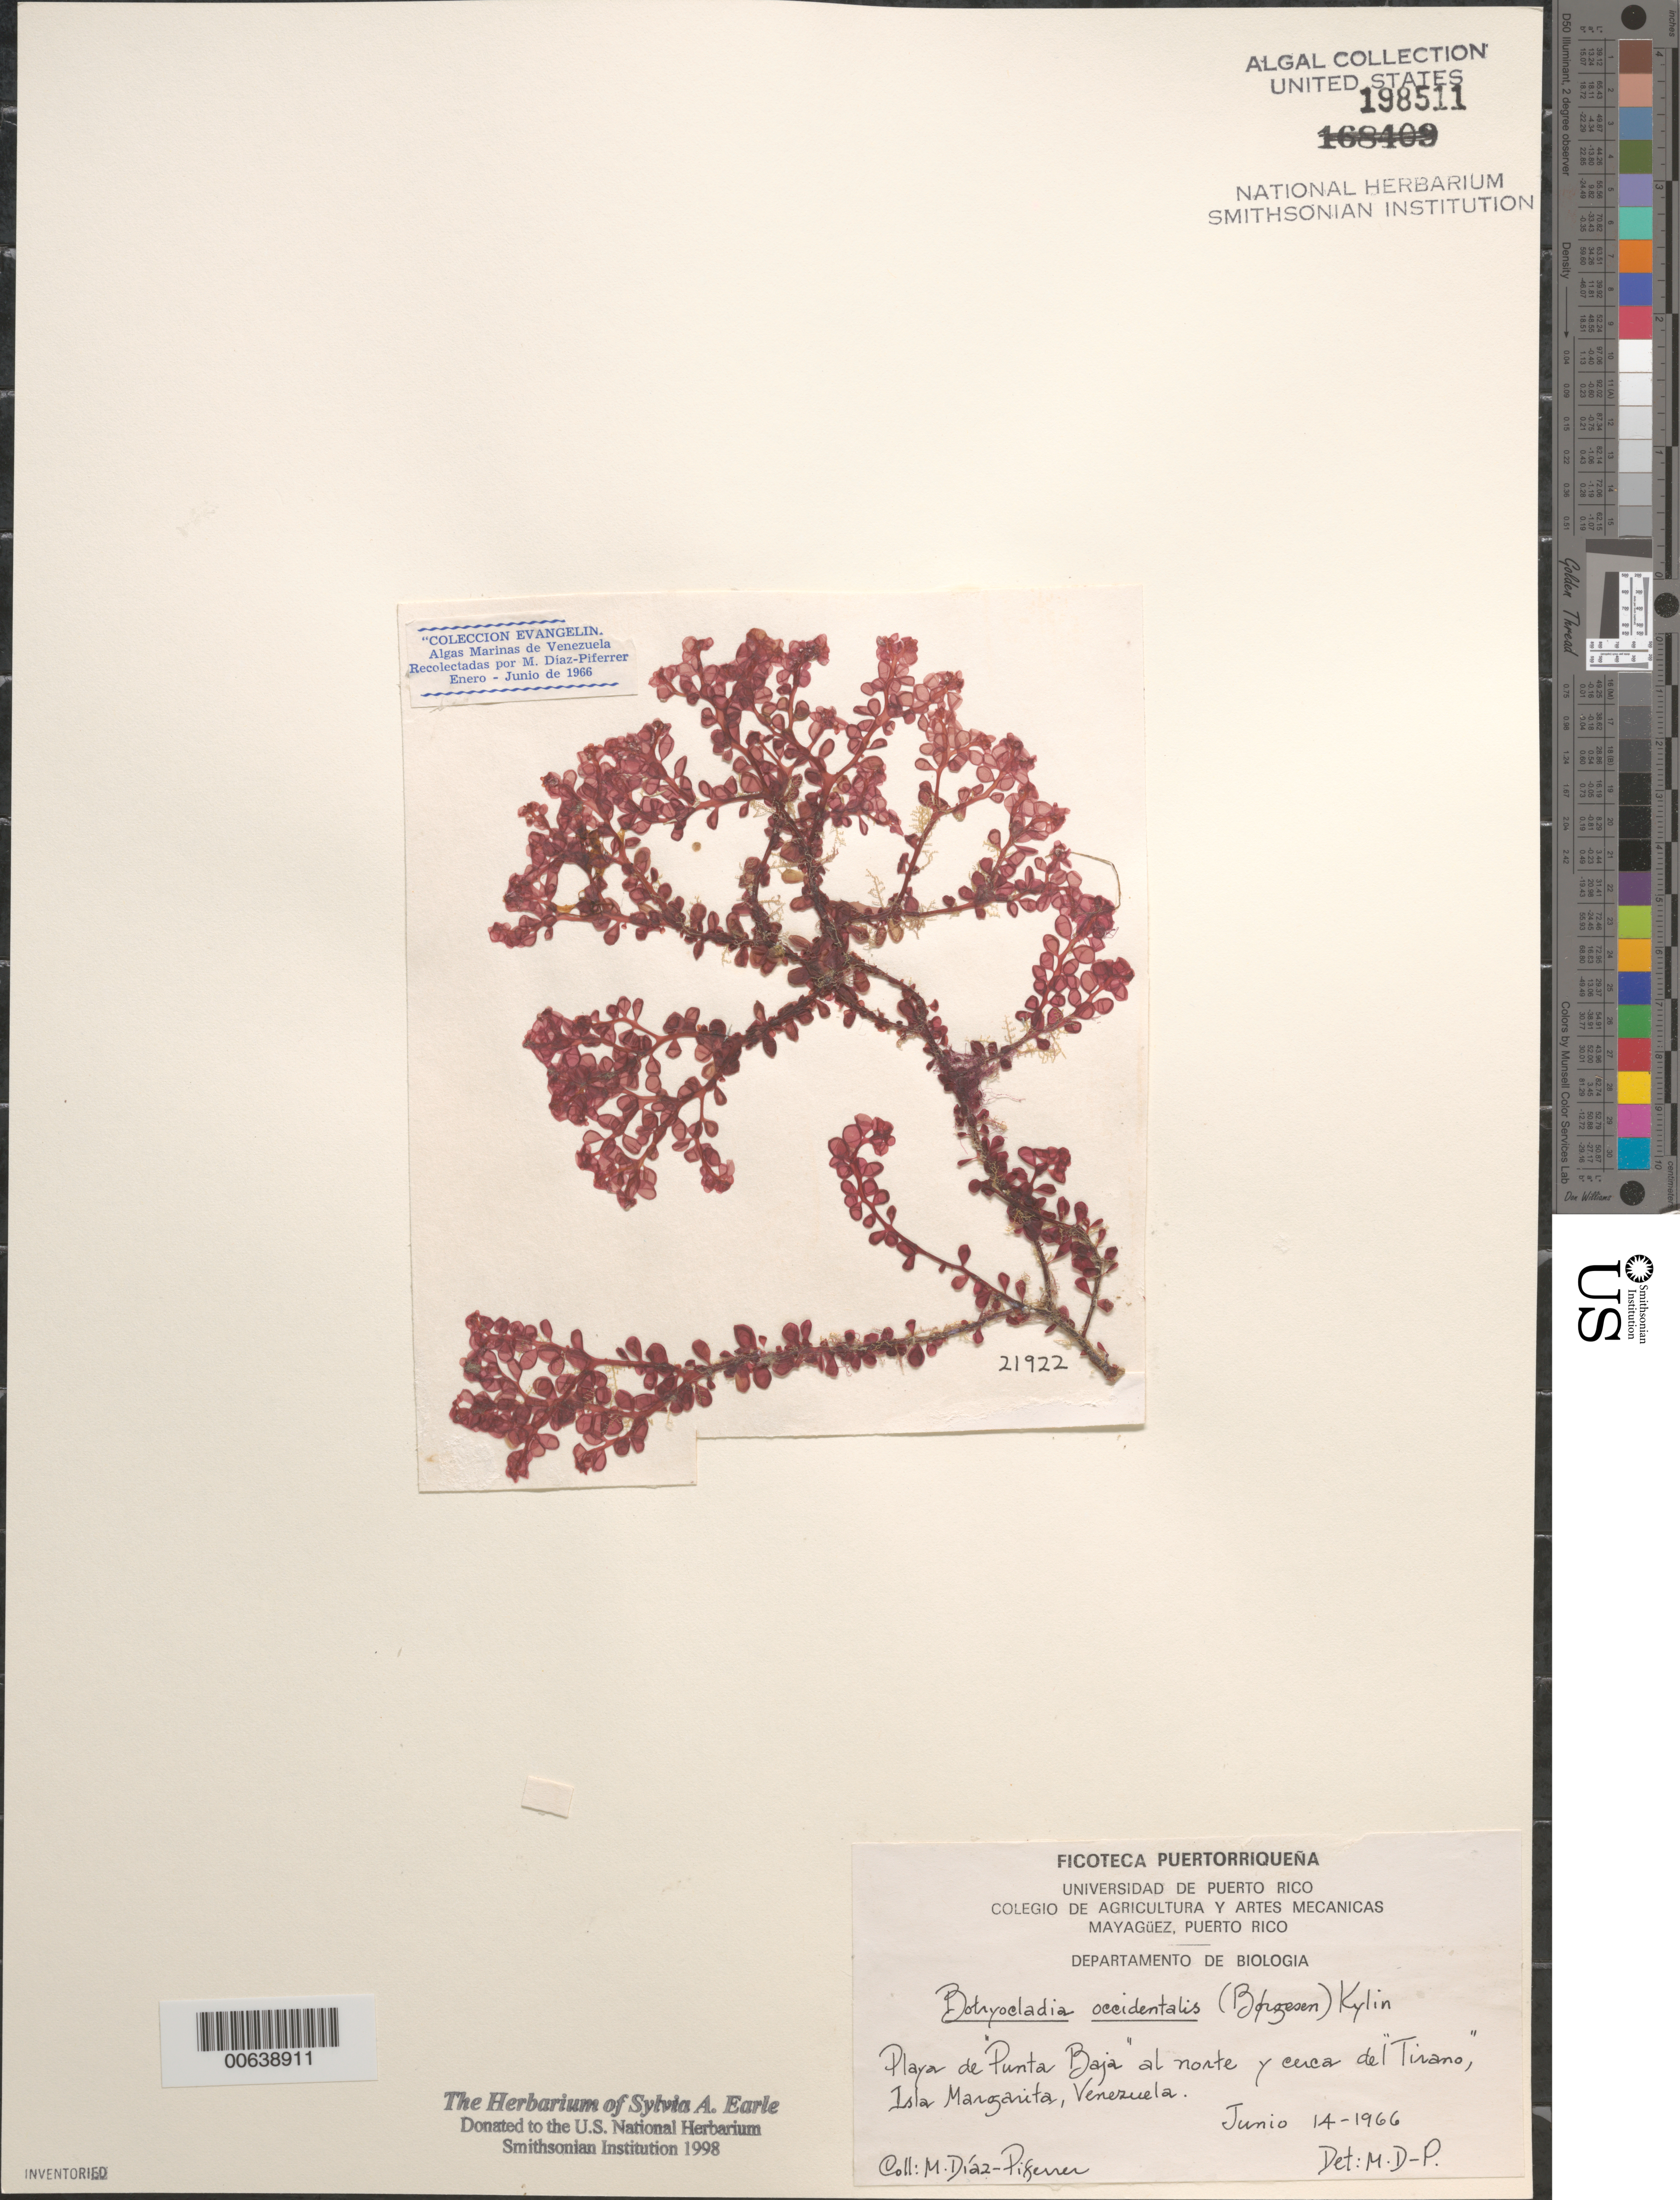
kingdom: Plantae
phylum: Rhodophyta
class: Florideophyceae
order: Rhodymeniales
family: Rhodymeniaceae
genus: Botryocladia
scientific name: Botryocladia occidentalis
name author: (Børgesen) Kylin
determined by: Diaz-Piferrer, M.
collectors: M. Diaz-Piferrer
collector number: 21922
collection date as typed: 14 Jun 1966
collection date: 1966-06-14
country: Venezuela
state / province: Nueva Esparta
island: Margarita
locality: Playa de Punta Baja, El Tirano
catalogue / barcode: US 198511